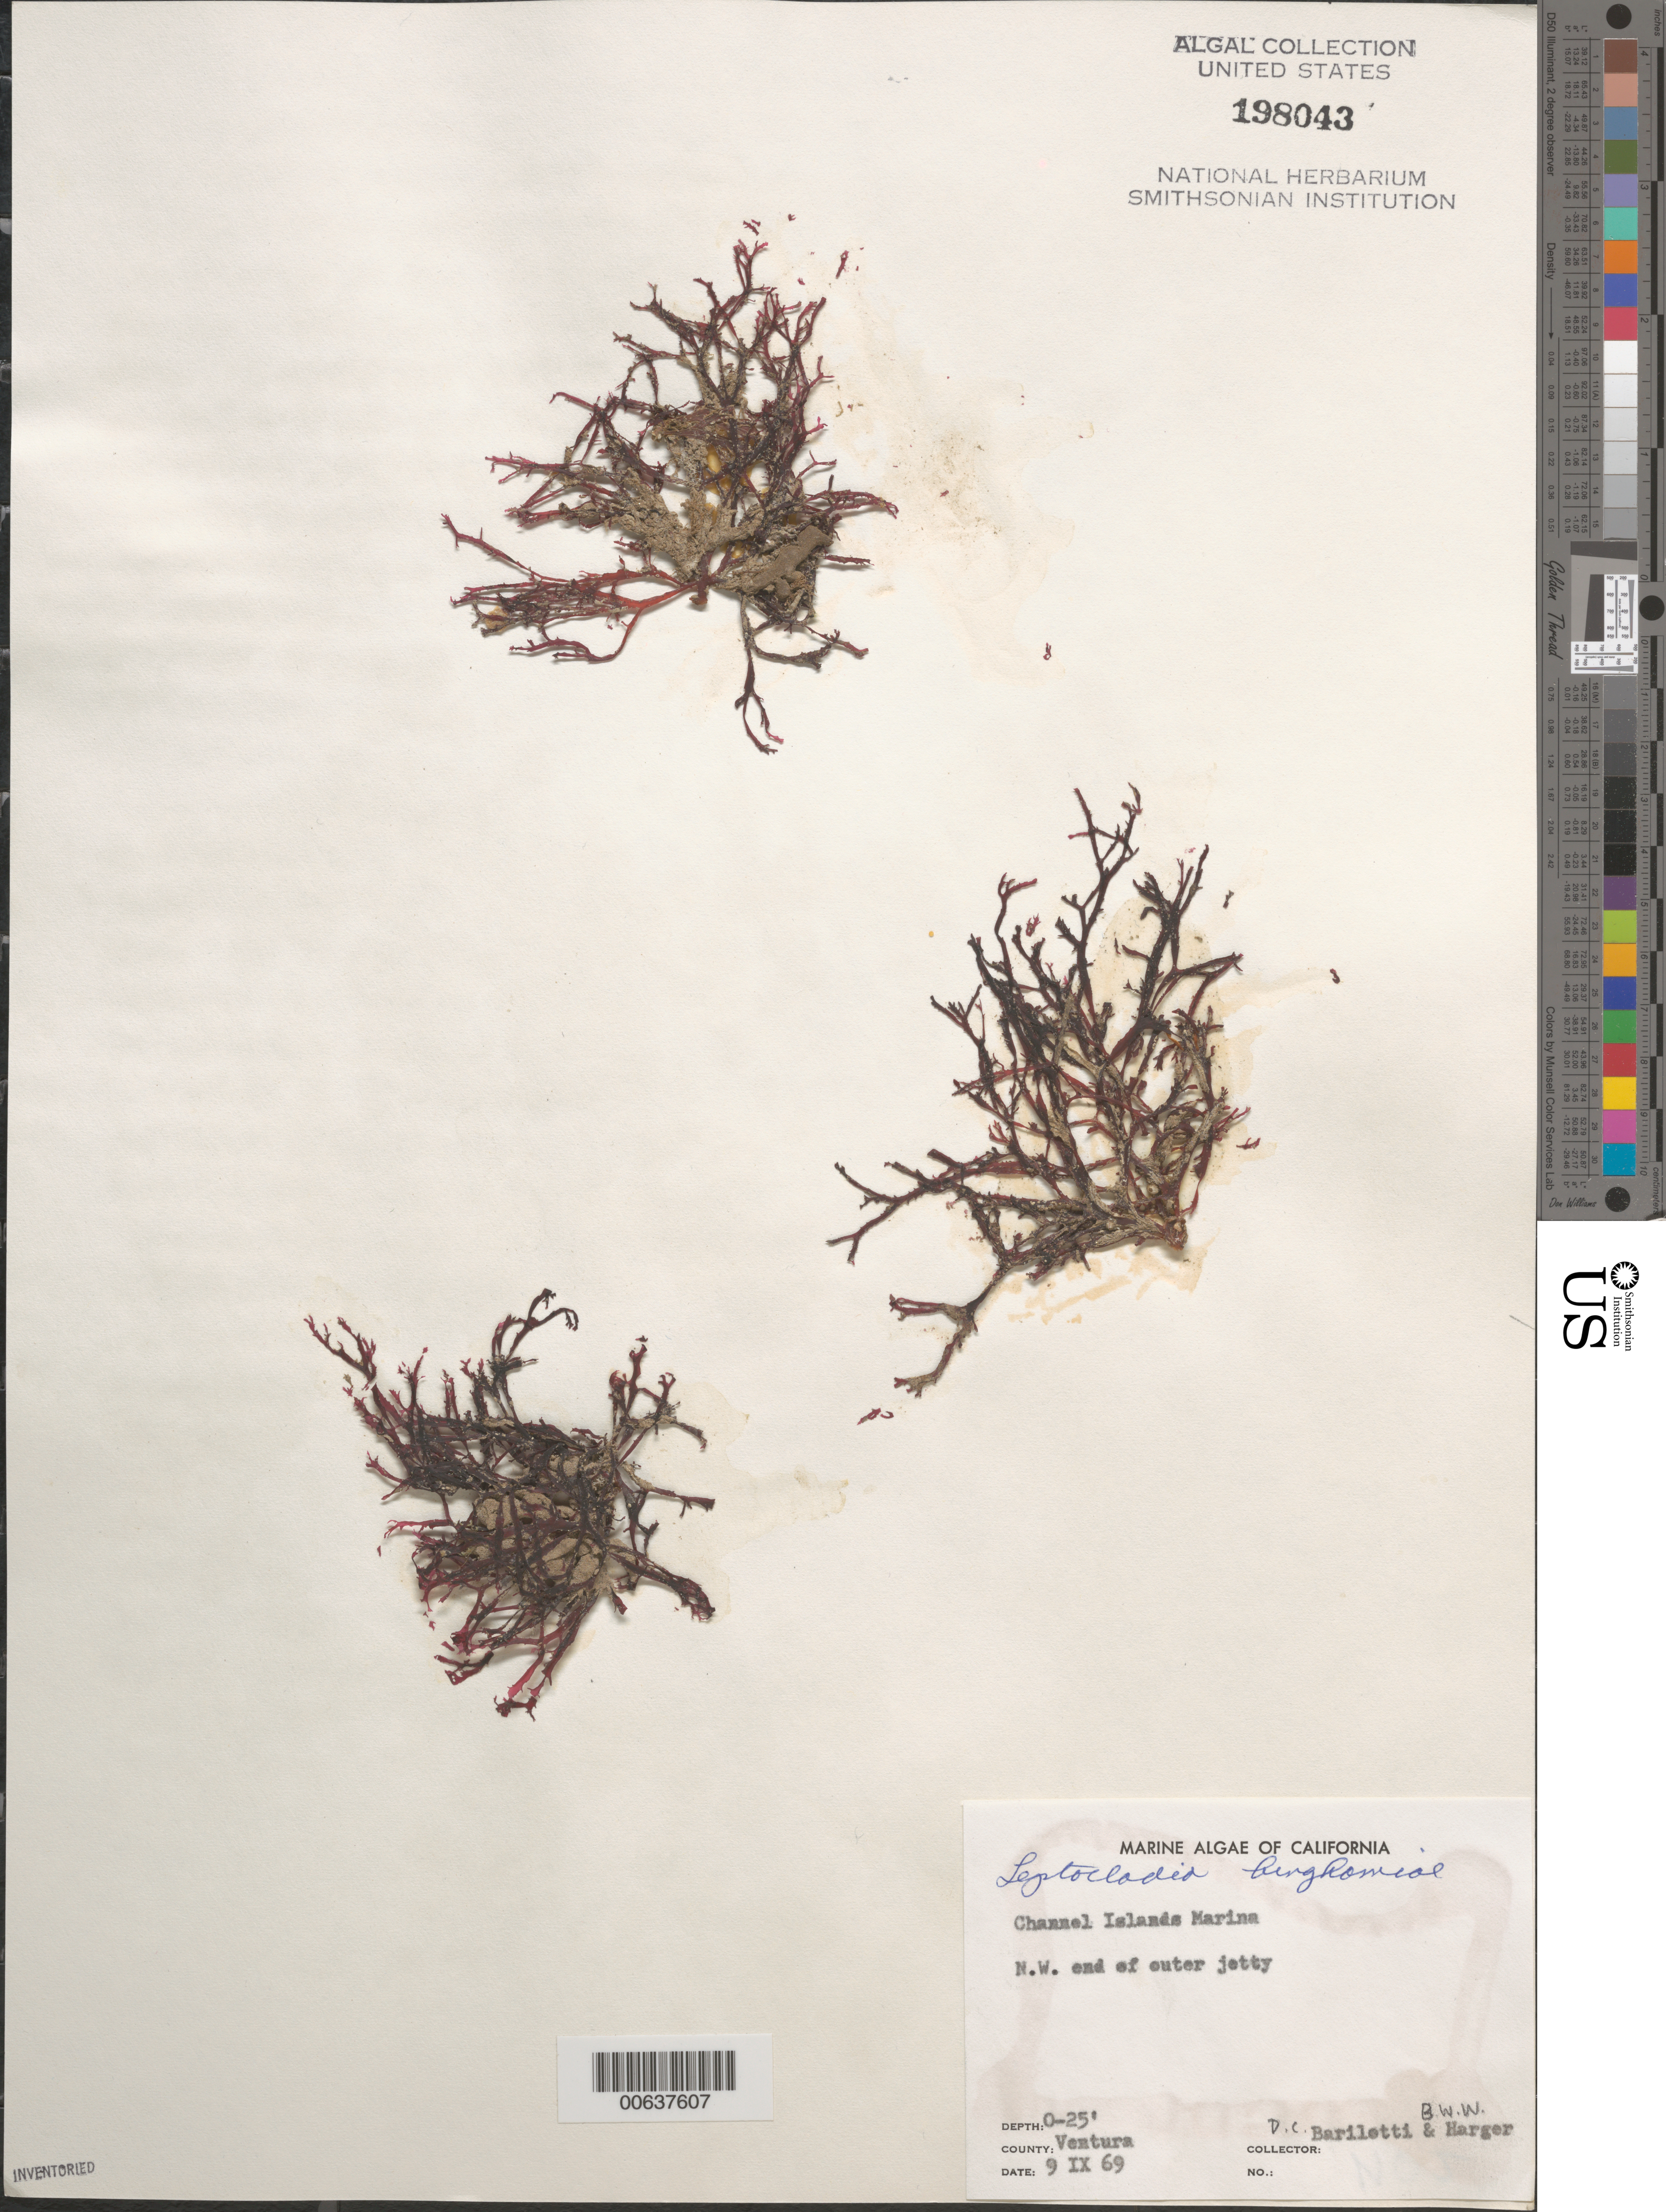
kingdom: Plantae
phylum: Rhodophyta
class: Florideophyceae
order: Gigartinales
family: Dumontiaceae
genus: Leptocladia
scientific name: Leptocladia binghamiae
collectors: D. C. Barilotti & B. W. Harger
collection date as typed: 09 Sep 1969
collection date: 1969-09-09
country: United States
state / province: California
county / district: Ventura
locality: Channel Islands Marina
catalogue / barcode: US 198043